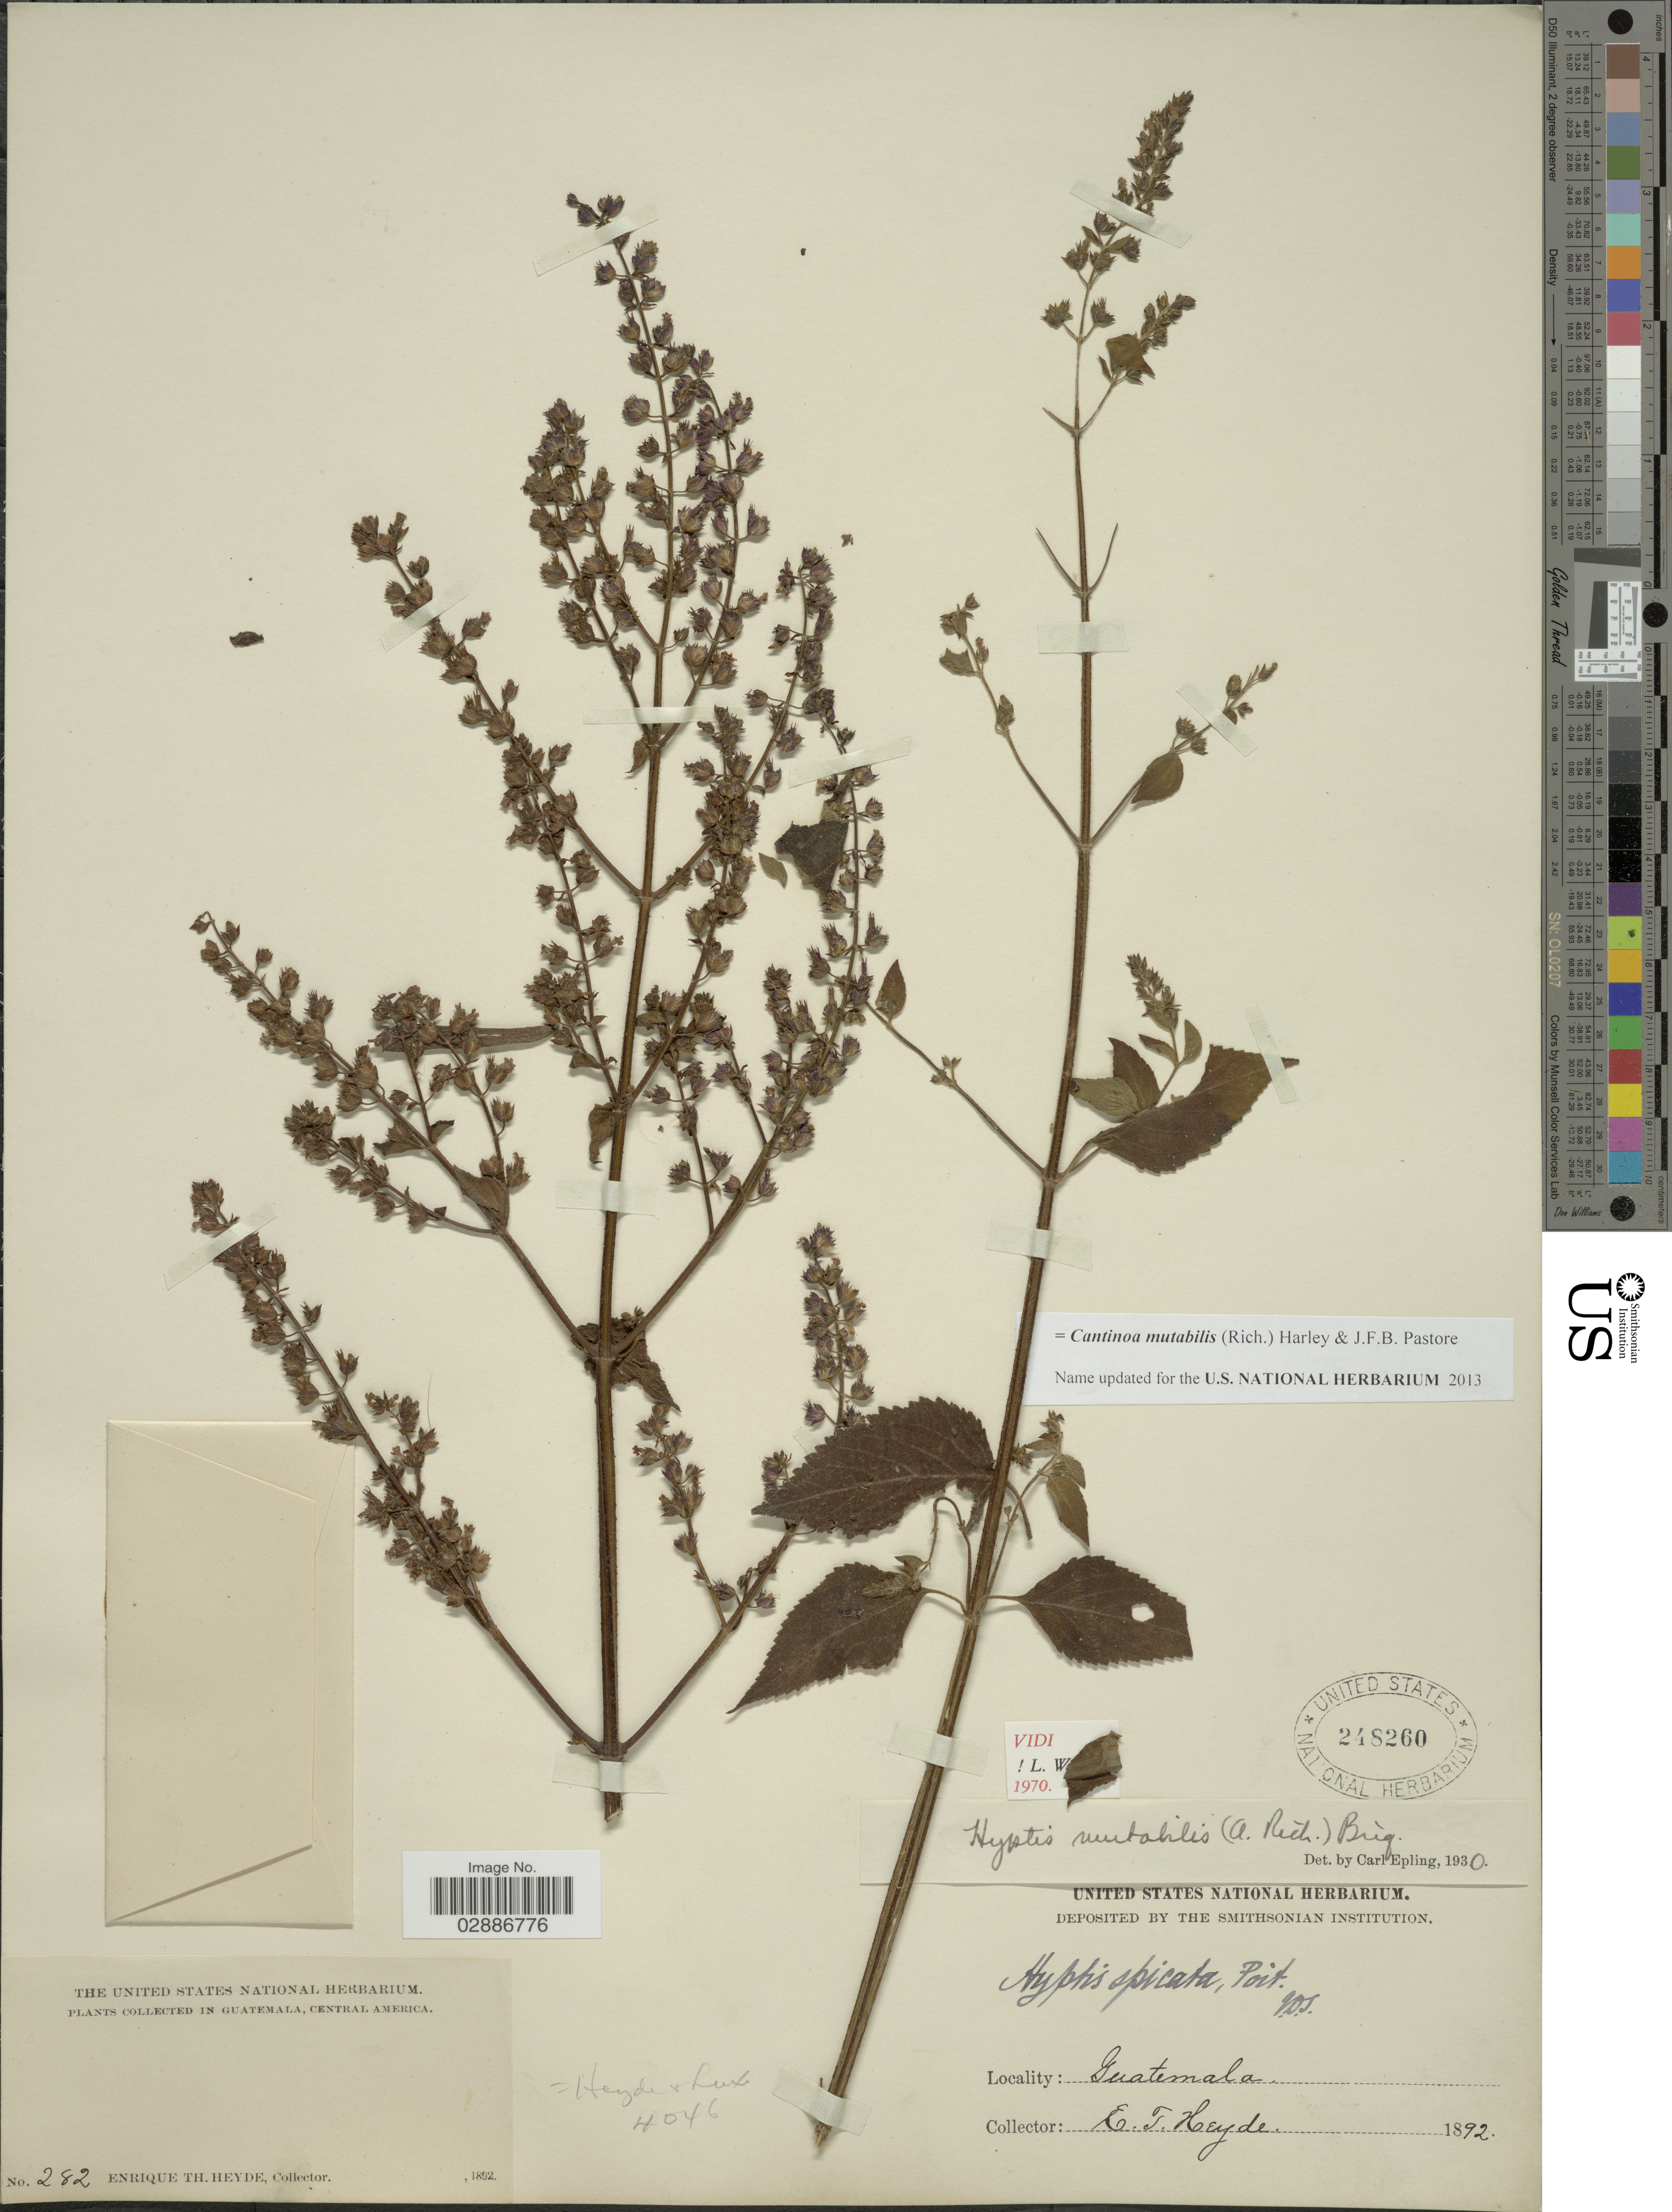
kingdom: Plantae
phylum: Tracheophyta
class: Magnoliopsida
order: Lamiales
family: Lamiaceae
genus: Cantinoa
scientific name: Cantinoa mutabilis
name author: (Rich.) Harley & J.F.B. Pastore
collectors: E. T. Heyde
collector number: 282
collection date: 1892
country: Guatemala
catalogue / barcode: US 248260